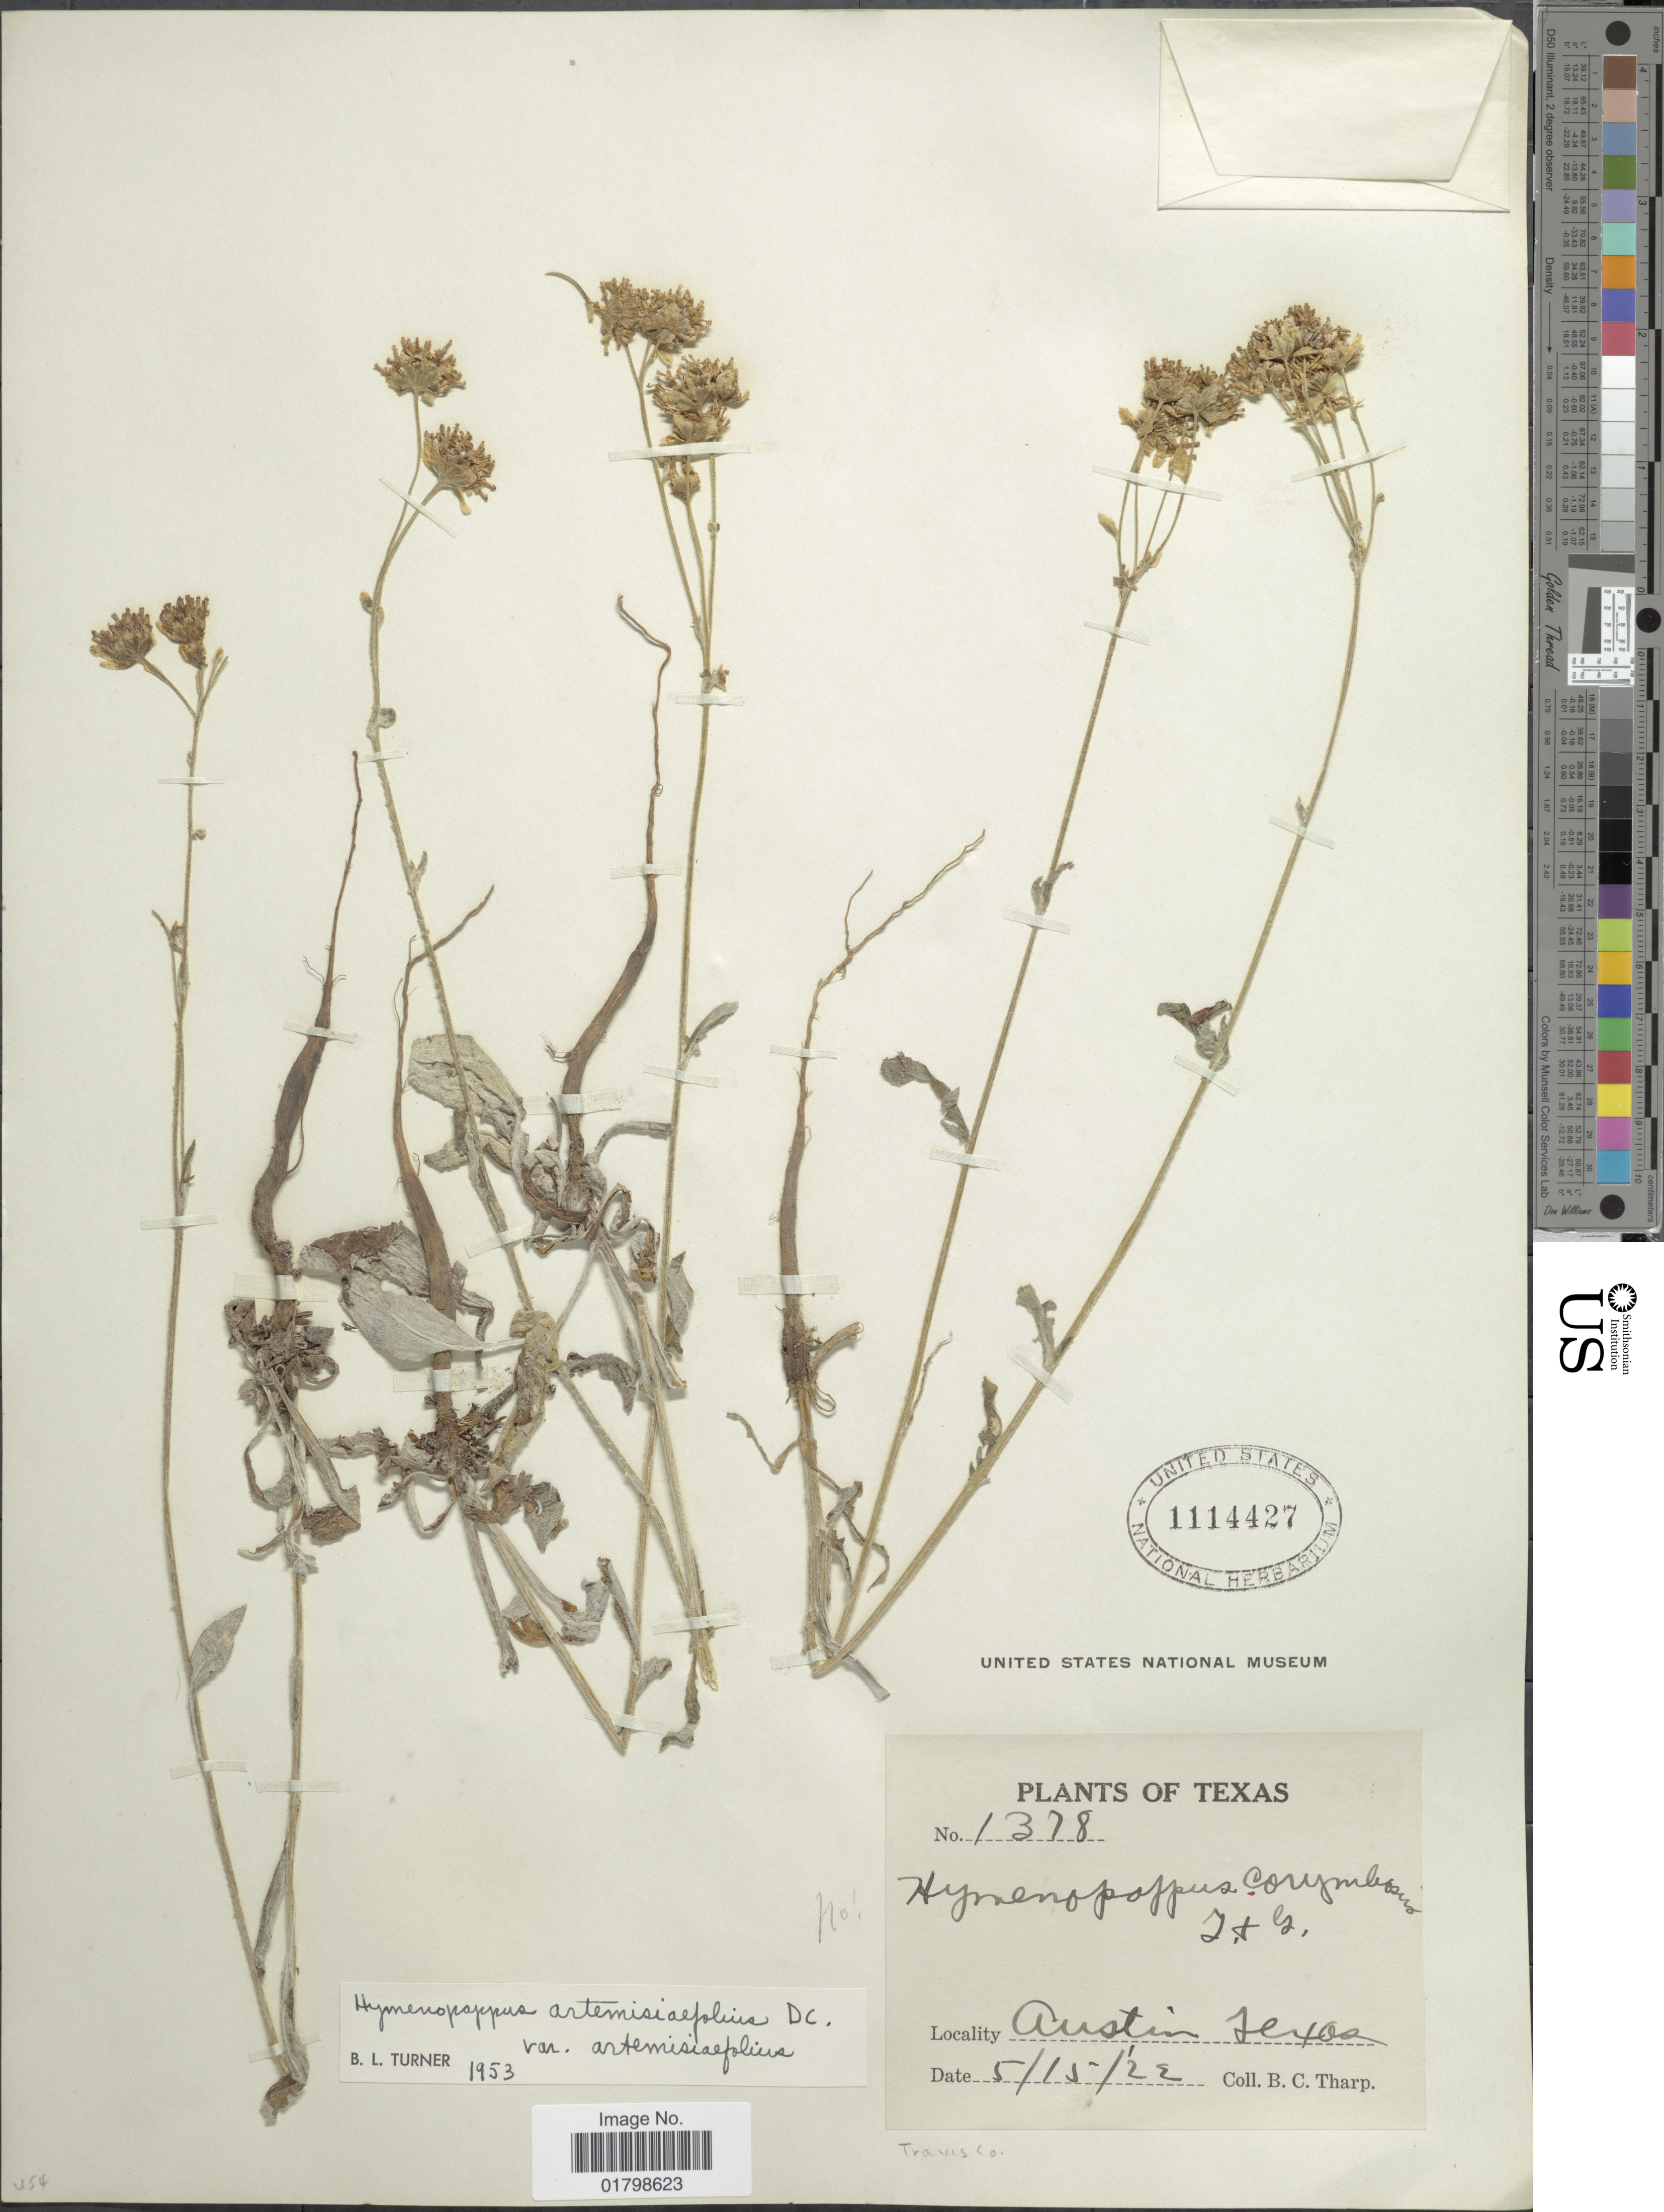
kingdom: Plantae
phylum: Tracheophyta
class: Magnoliopsida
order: Asterales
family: Asteraceae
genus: Hymenopappus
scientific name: Hymenopappus artemisiifolius var. artemisiifolius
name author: DC.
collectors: B. C. Tharp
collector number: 1378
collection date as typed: Transcribed d/m/y: 15/5/22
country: United States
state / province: Texas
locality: Austin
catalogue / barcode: US 1114427